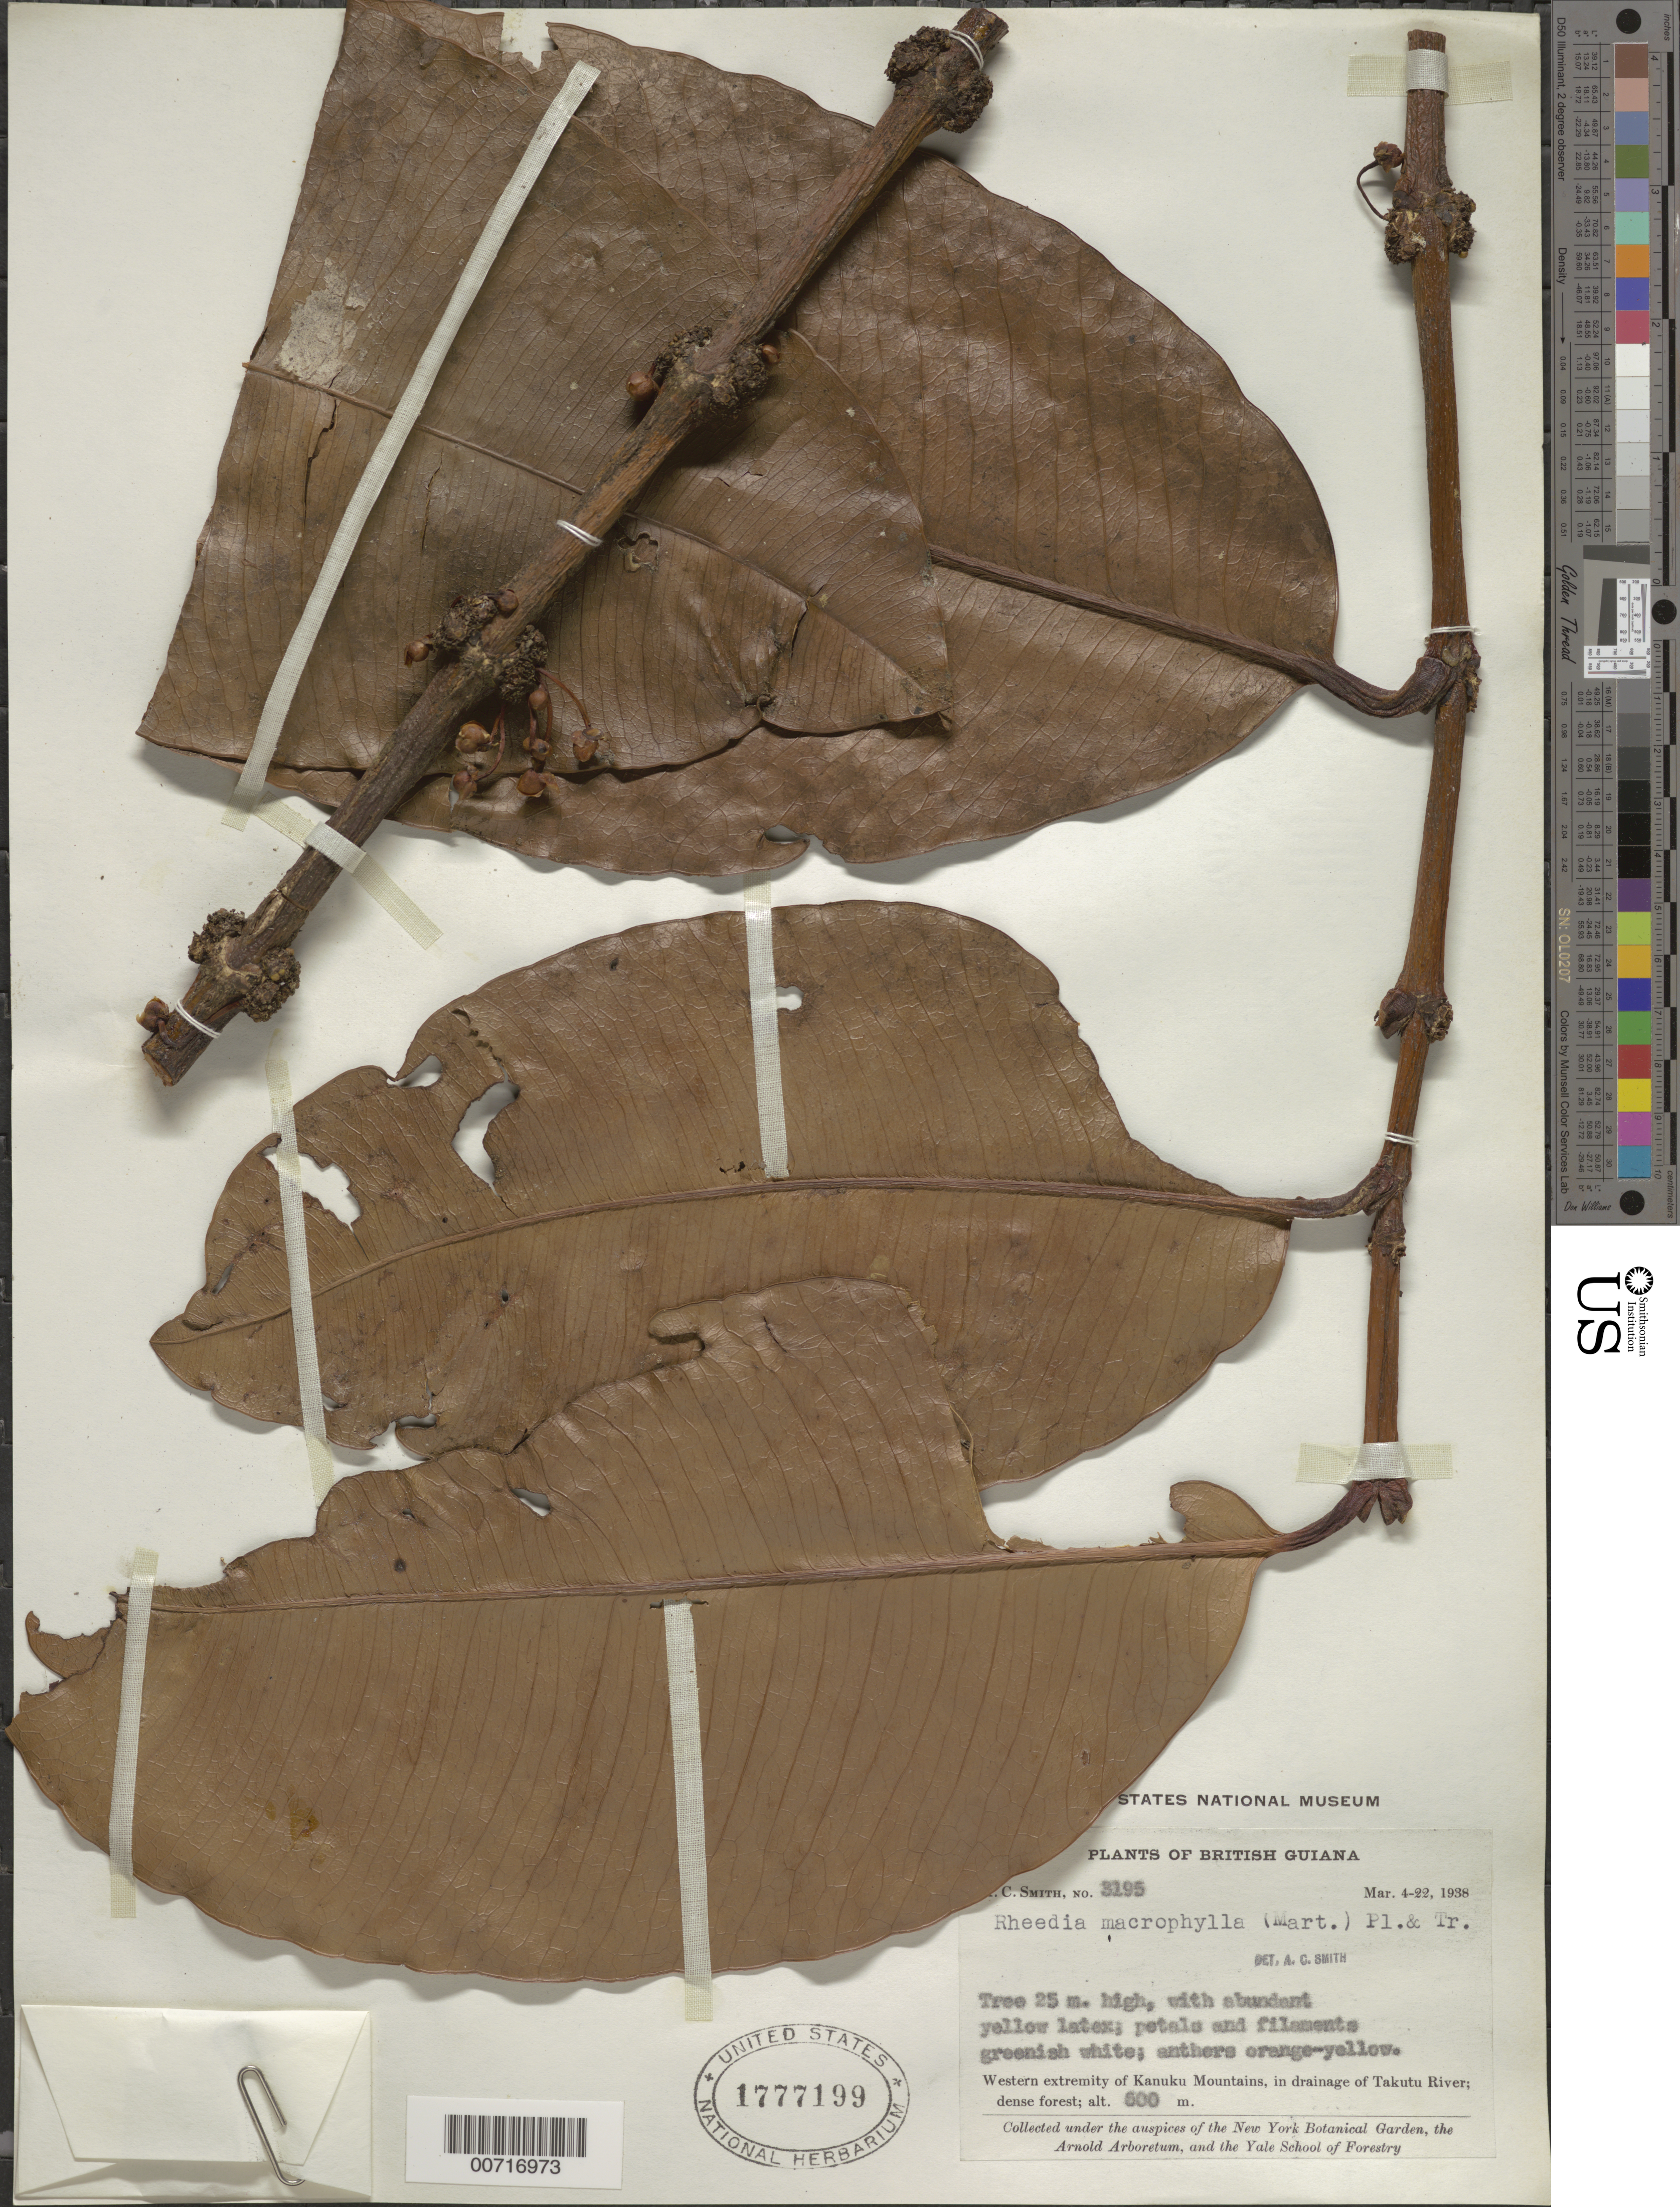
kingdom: Plantae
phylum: Tracheophyta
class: Magnoliopsida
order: Malpighiales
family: Clusiaceae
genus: Garcinia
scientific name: Garcinia macrophylla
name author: Mart.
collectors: A. C. Smith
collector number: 3195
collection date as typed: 4-Mar-38 to 22-Mar-38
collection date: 1938-03-04/1938-03-22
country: Guyana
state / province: U. Takutu-U. Essequibo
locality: Kanuku Mts., drainage of Takutu R., western extremity of Kanuku Mountains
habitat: Dense forest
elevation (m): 600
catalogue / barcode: US 1777199